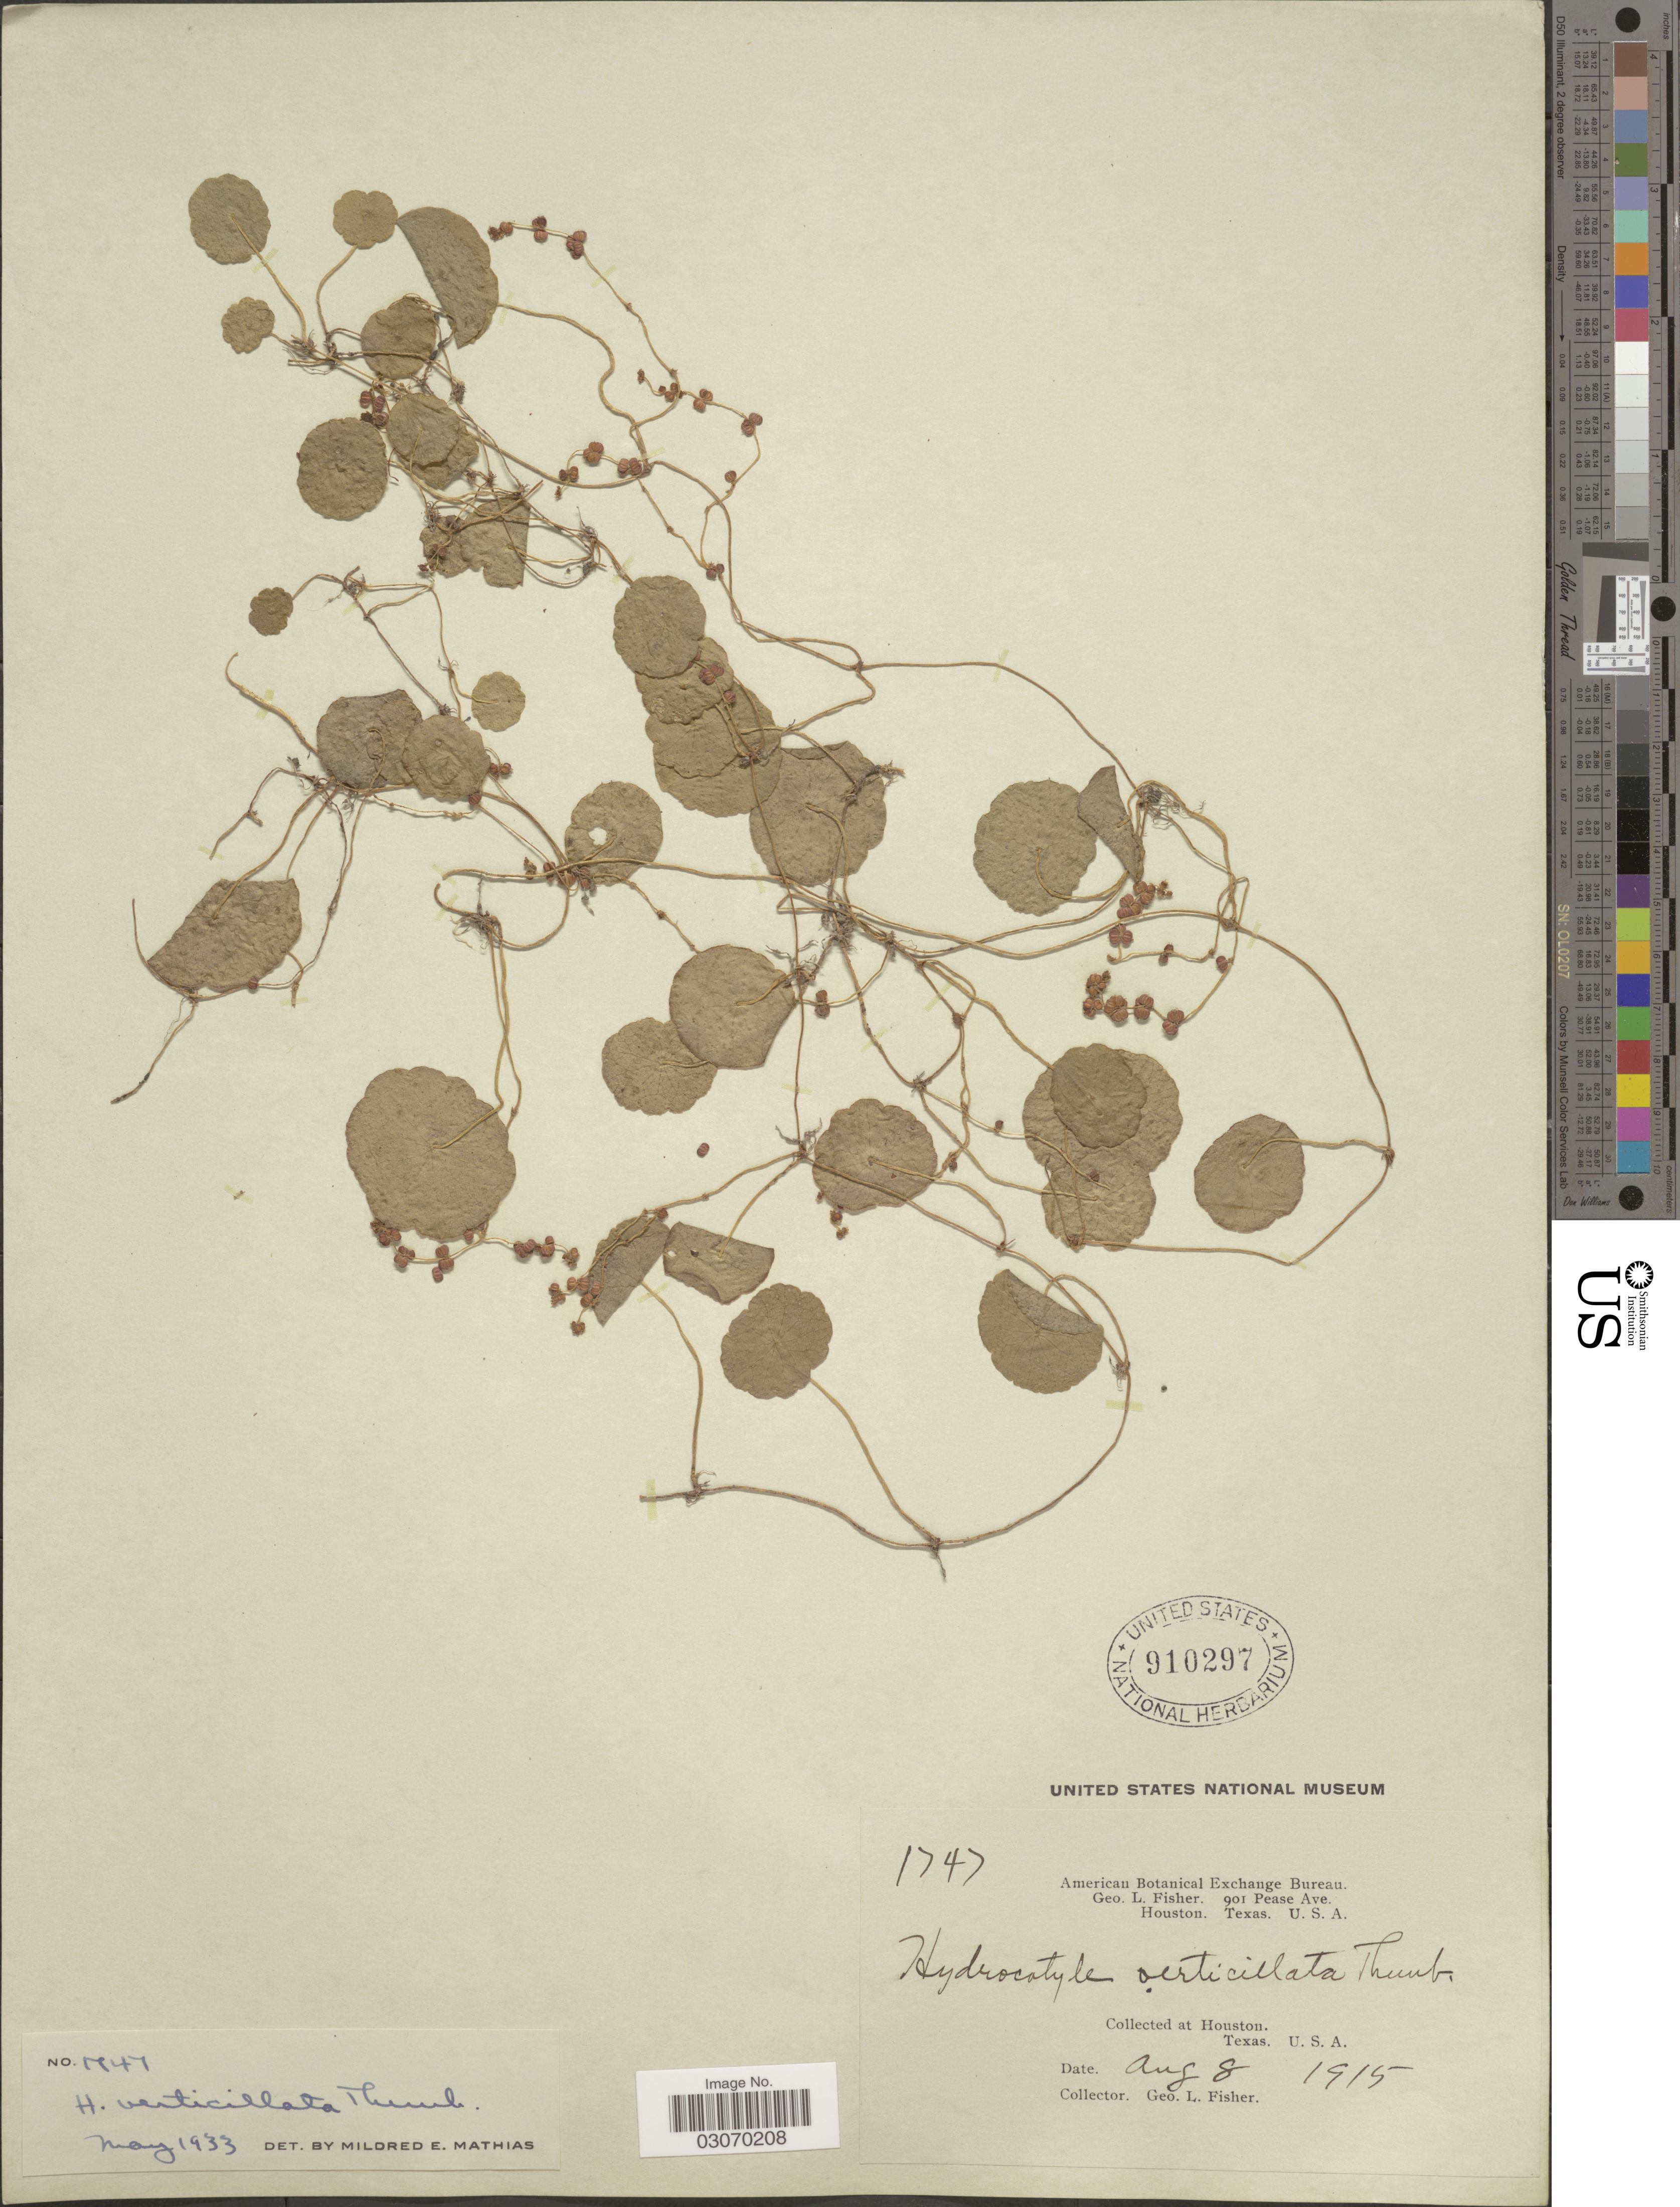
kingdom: Plantae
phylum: Tracheophyta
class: Magnoliopsida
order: Apiales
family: Araliaceae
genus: Hydrocotyle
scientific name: Hydrocotyle verticillata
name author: Thunb.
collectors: G. L. Fisher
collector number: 1747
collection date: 1915-08-08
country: United States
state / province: Texas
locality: At Houston.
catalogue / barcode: US 910297